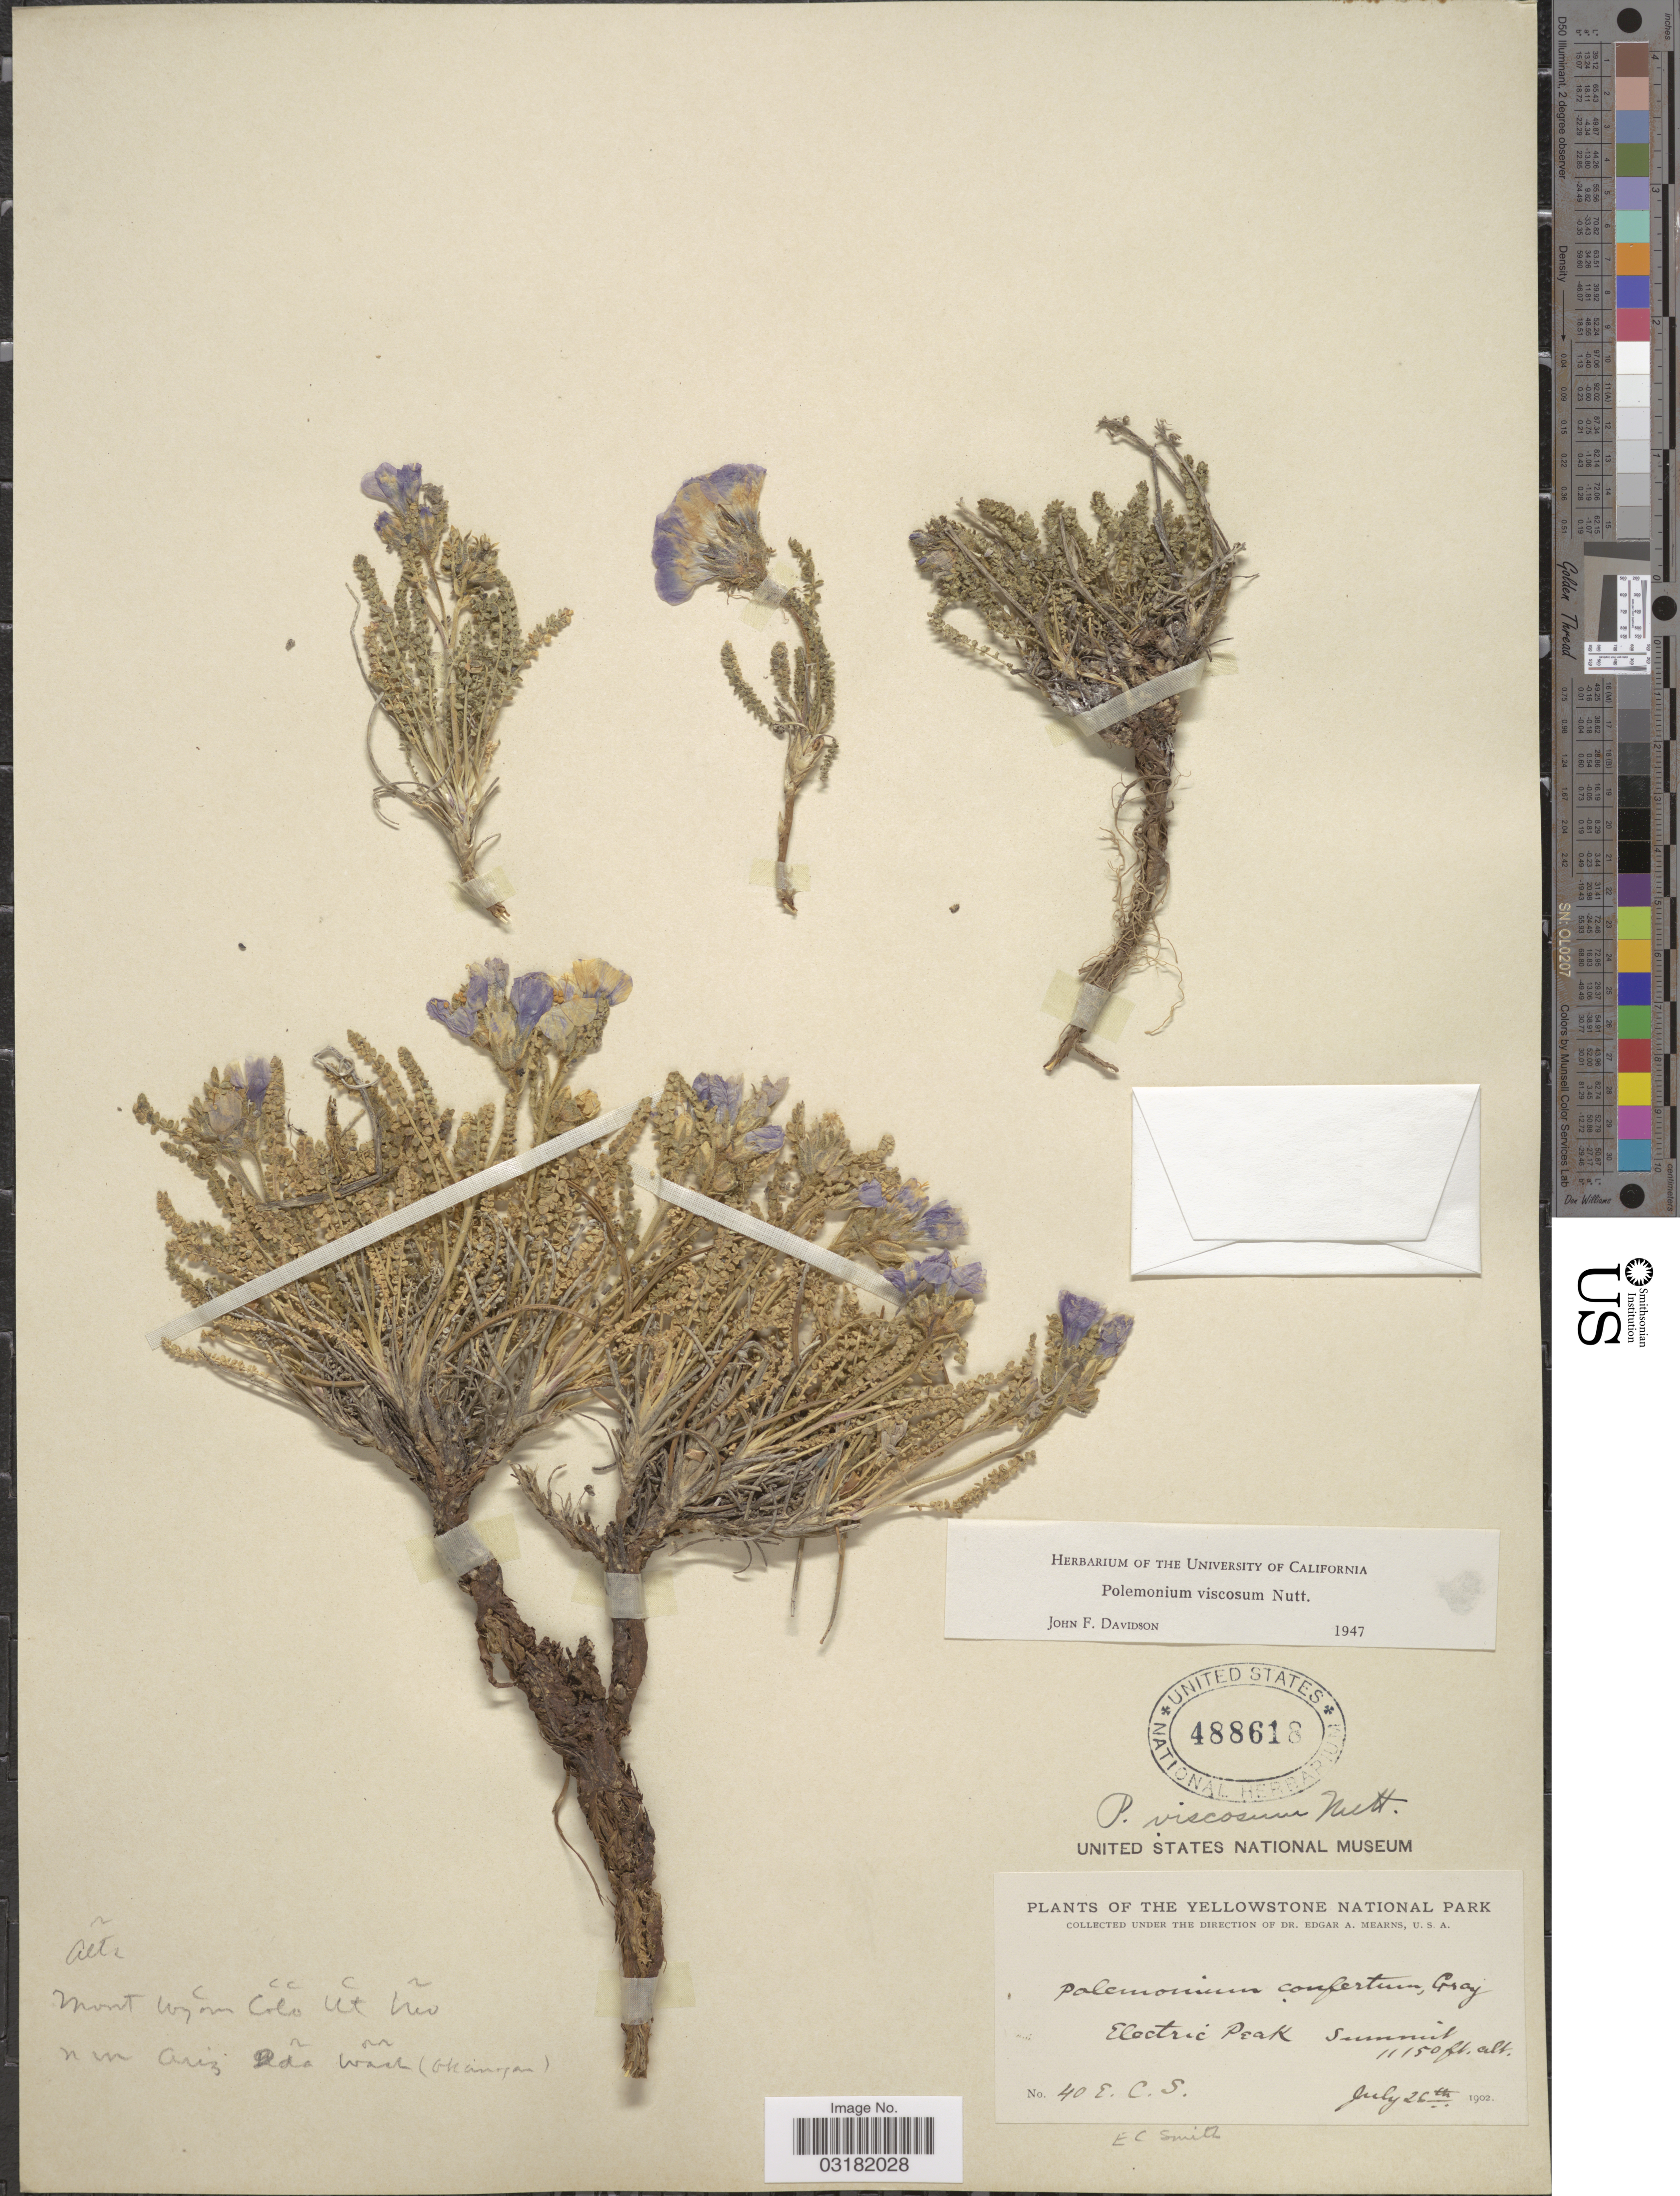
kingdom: Plantae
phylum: Tracheophyta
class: Magnoliopsida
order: Ericales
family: Polemoniaceae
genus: Polemonium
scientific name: Polemonium viscosum subsp. mellitum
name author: (A. Gray) J.F. Davidson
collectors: E. Smith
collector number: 40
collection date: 1902-07-26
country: United States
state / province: Montana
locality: The Yellowstone National Park, Electric Peak Summit.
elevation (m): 3399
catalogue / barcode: US 488618